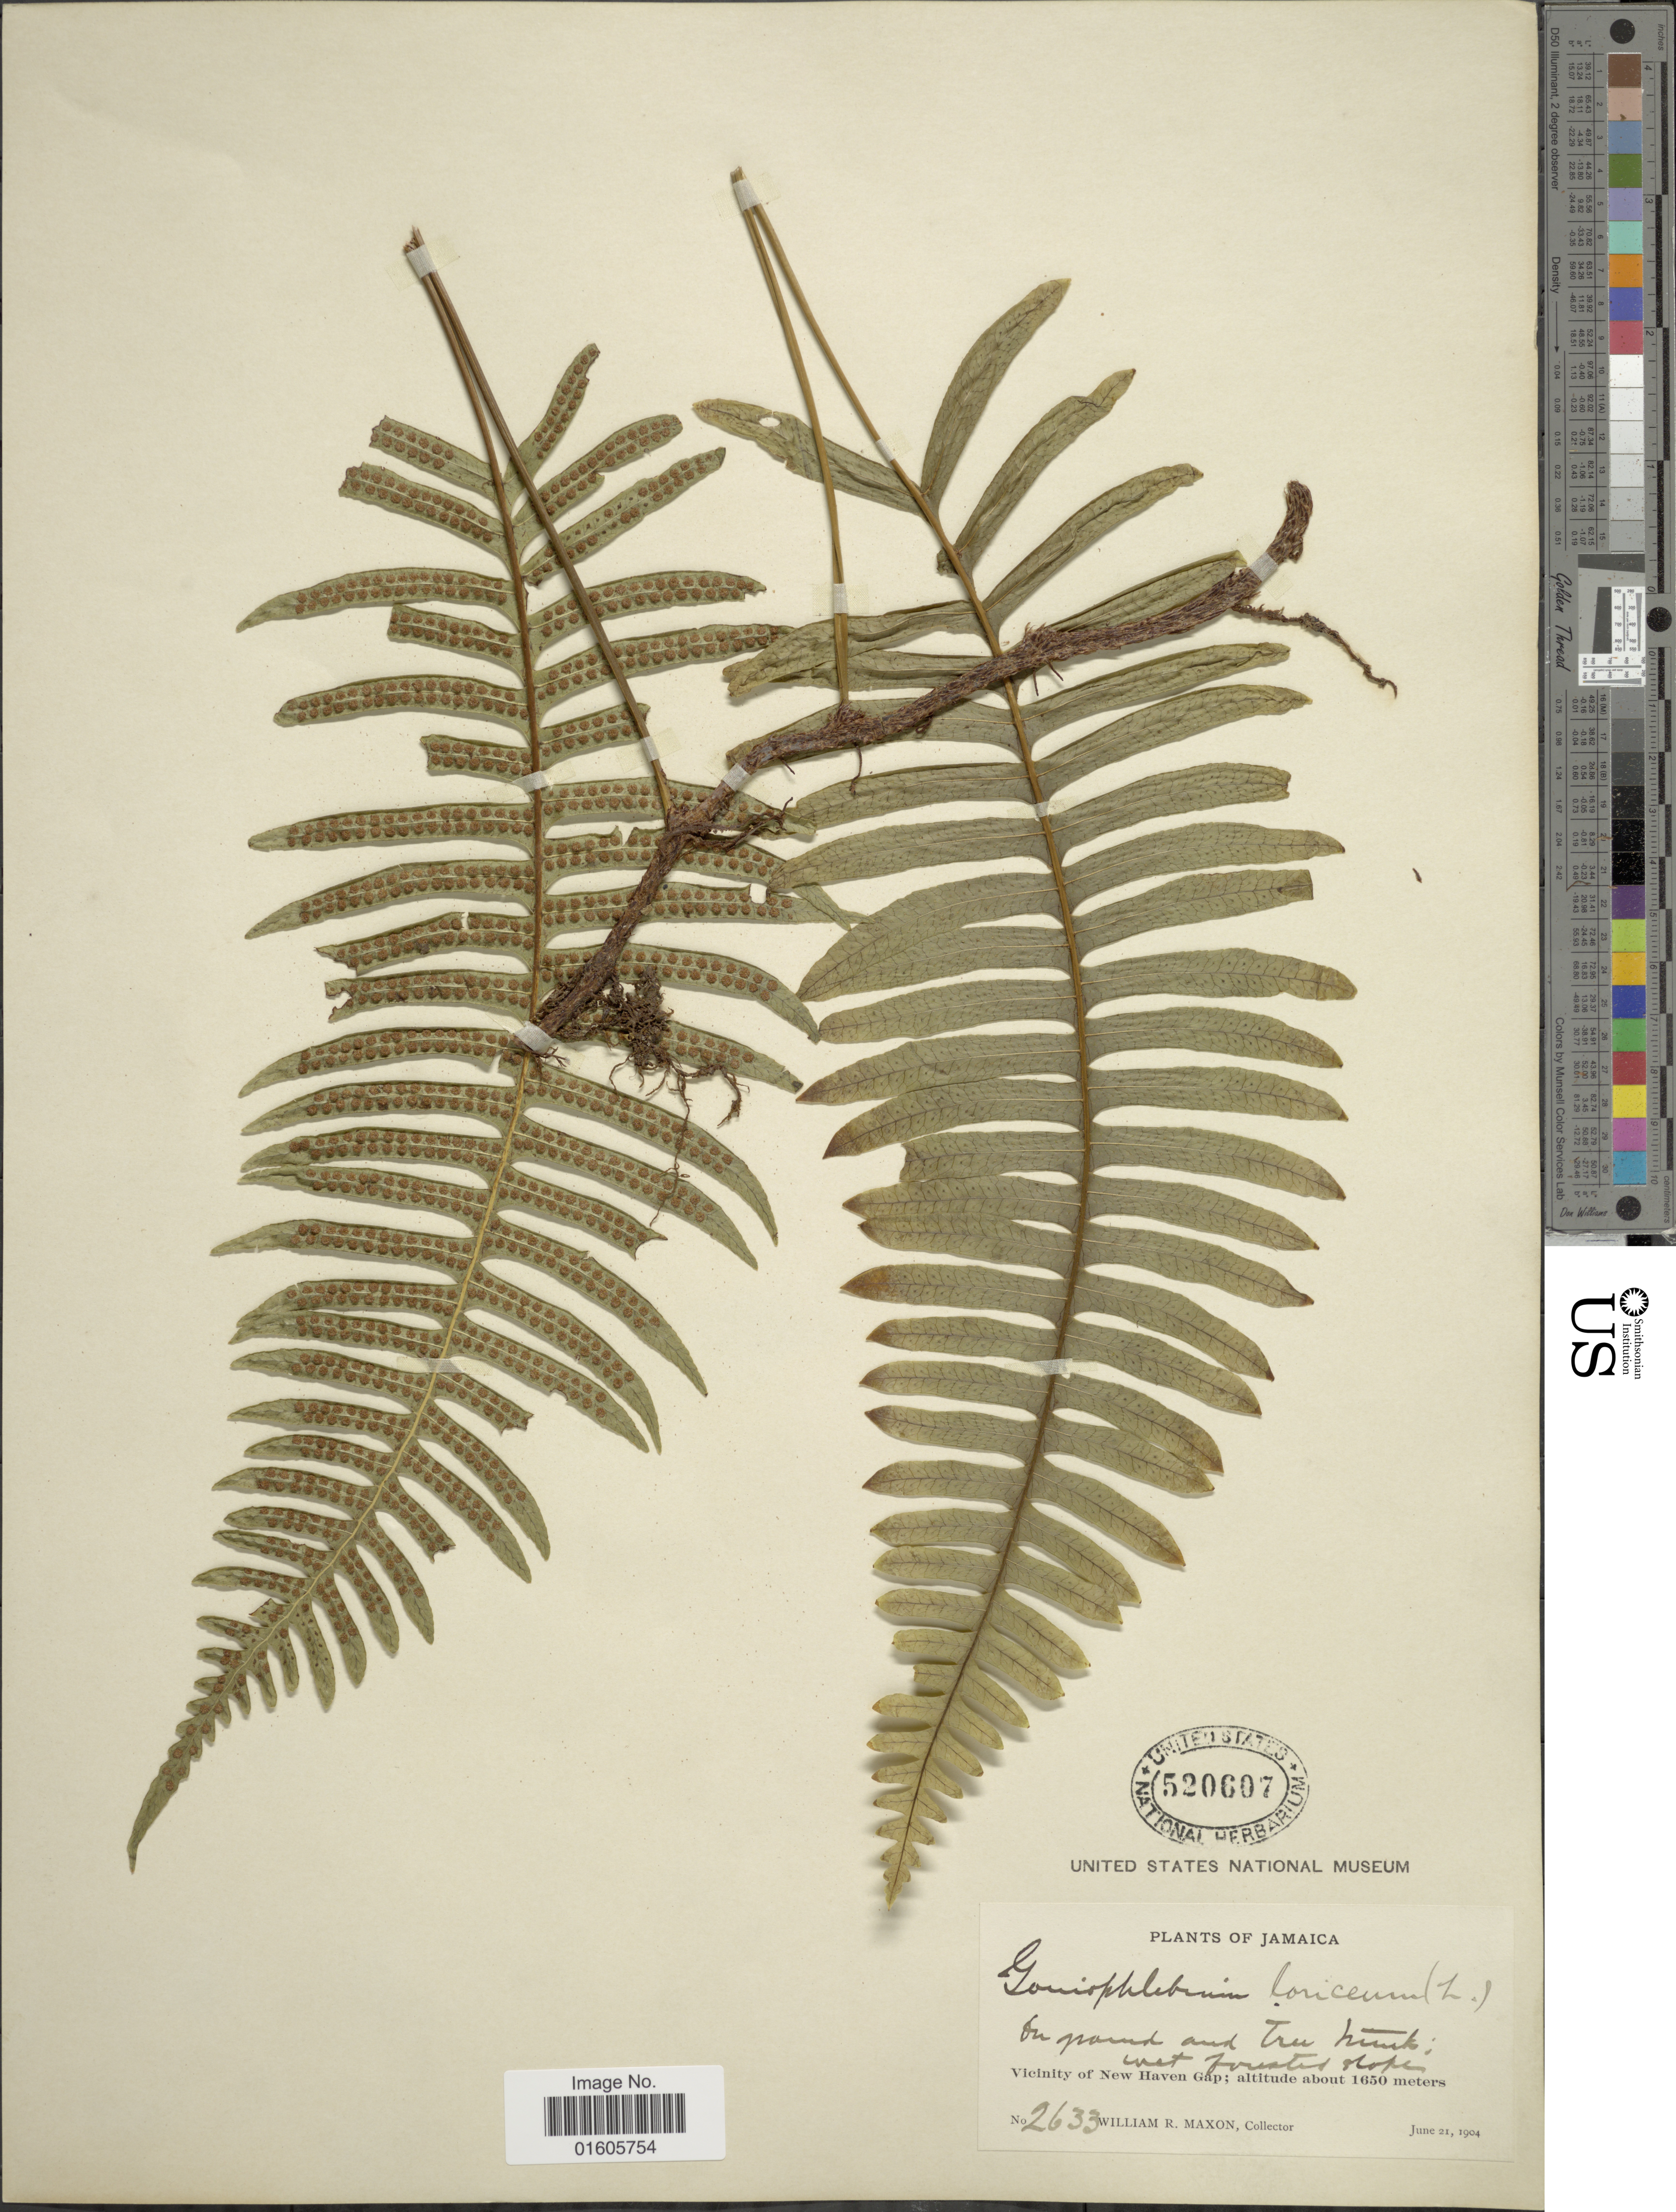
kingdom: Plantae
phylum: Tracheophyta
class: Polypodiopsida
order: Polypodiales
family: Polypodiaceae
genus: Serpocaulon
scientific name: Serpocaulon loriceum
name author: (L.) A.R. Sm.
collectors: W. R. Maxon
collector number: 2633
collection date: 1904-06-21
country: Jamaica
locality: Vicinity of New Haven Gap.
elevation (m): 1650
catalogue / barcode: US 520607